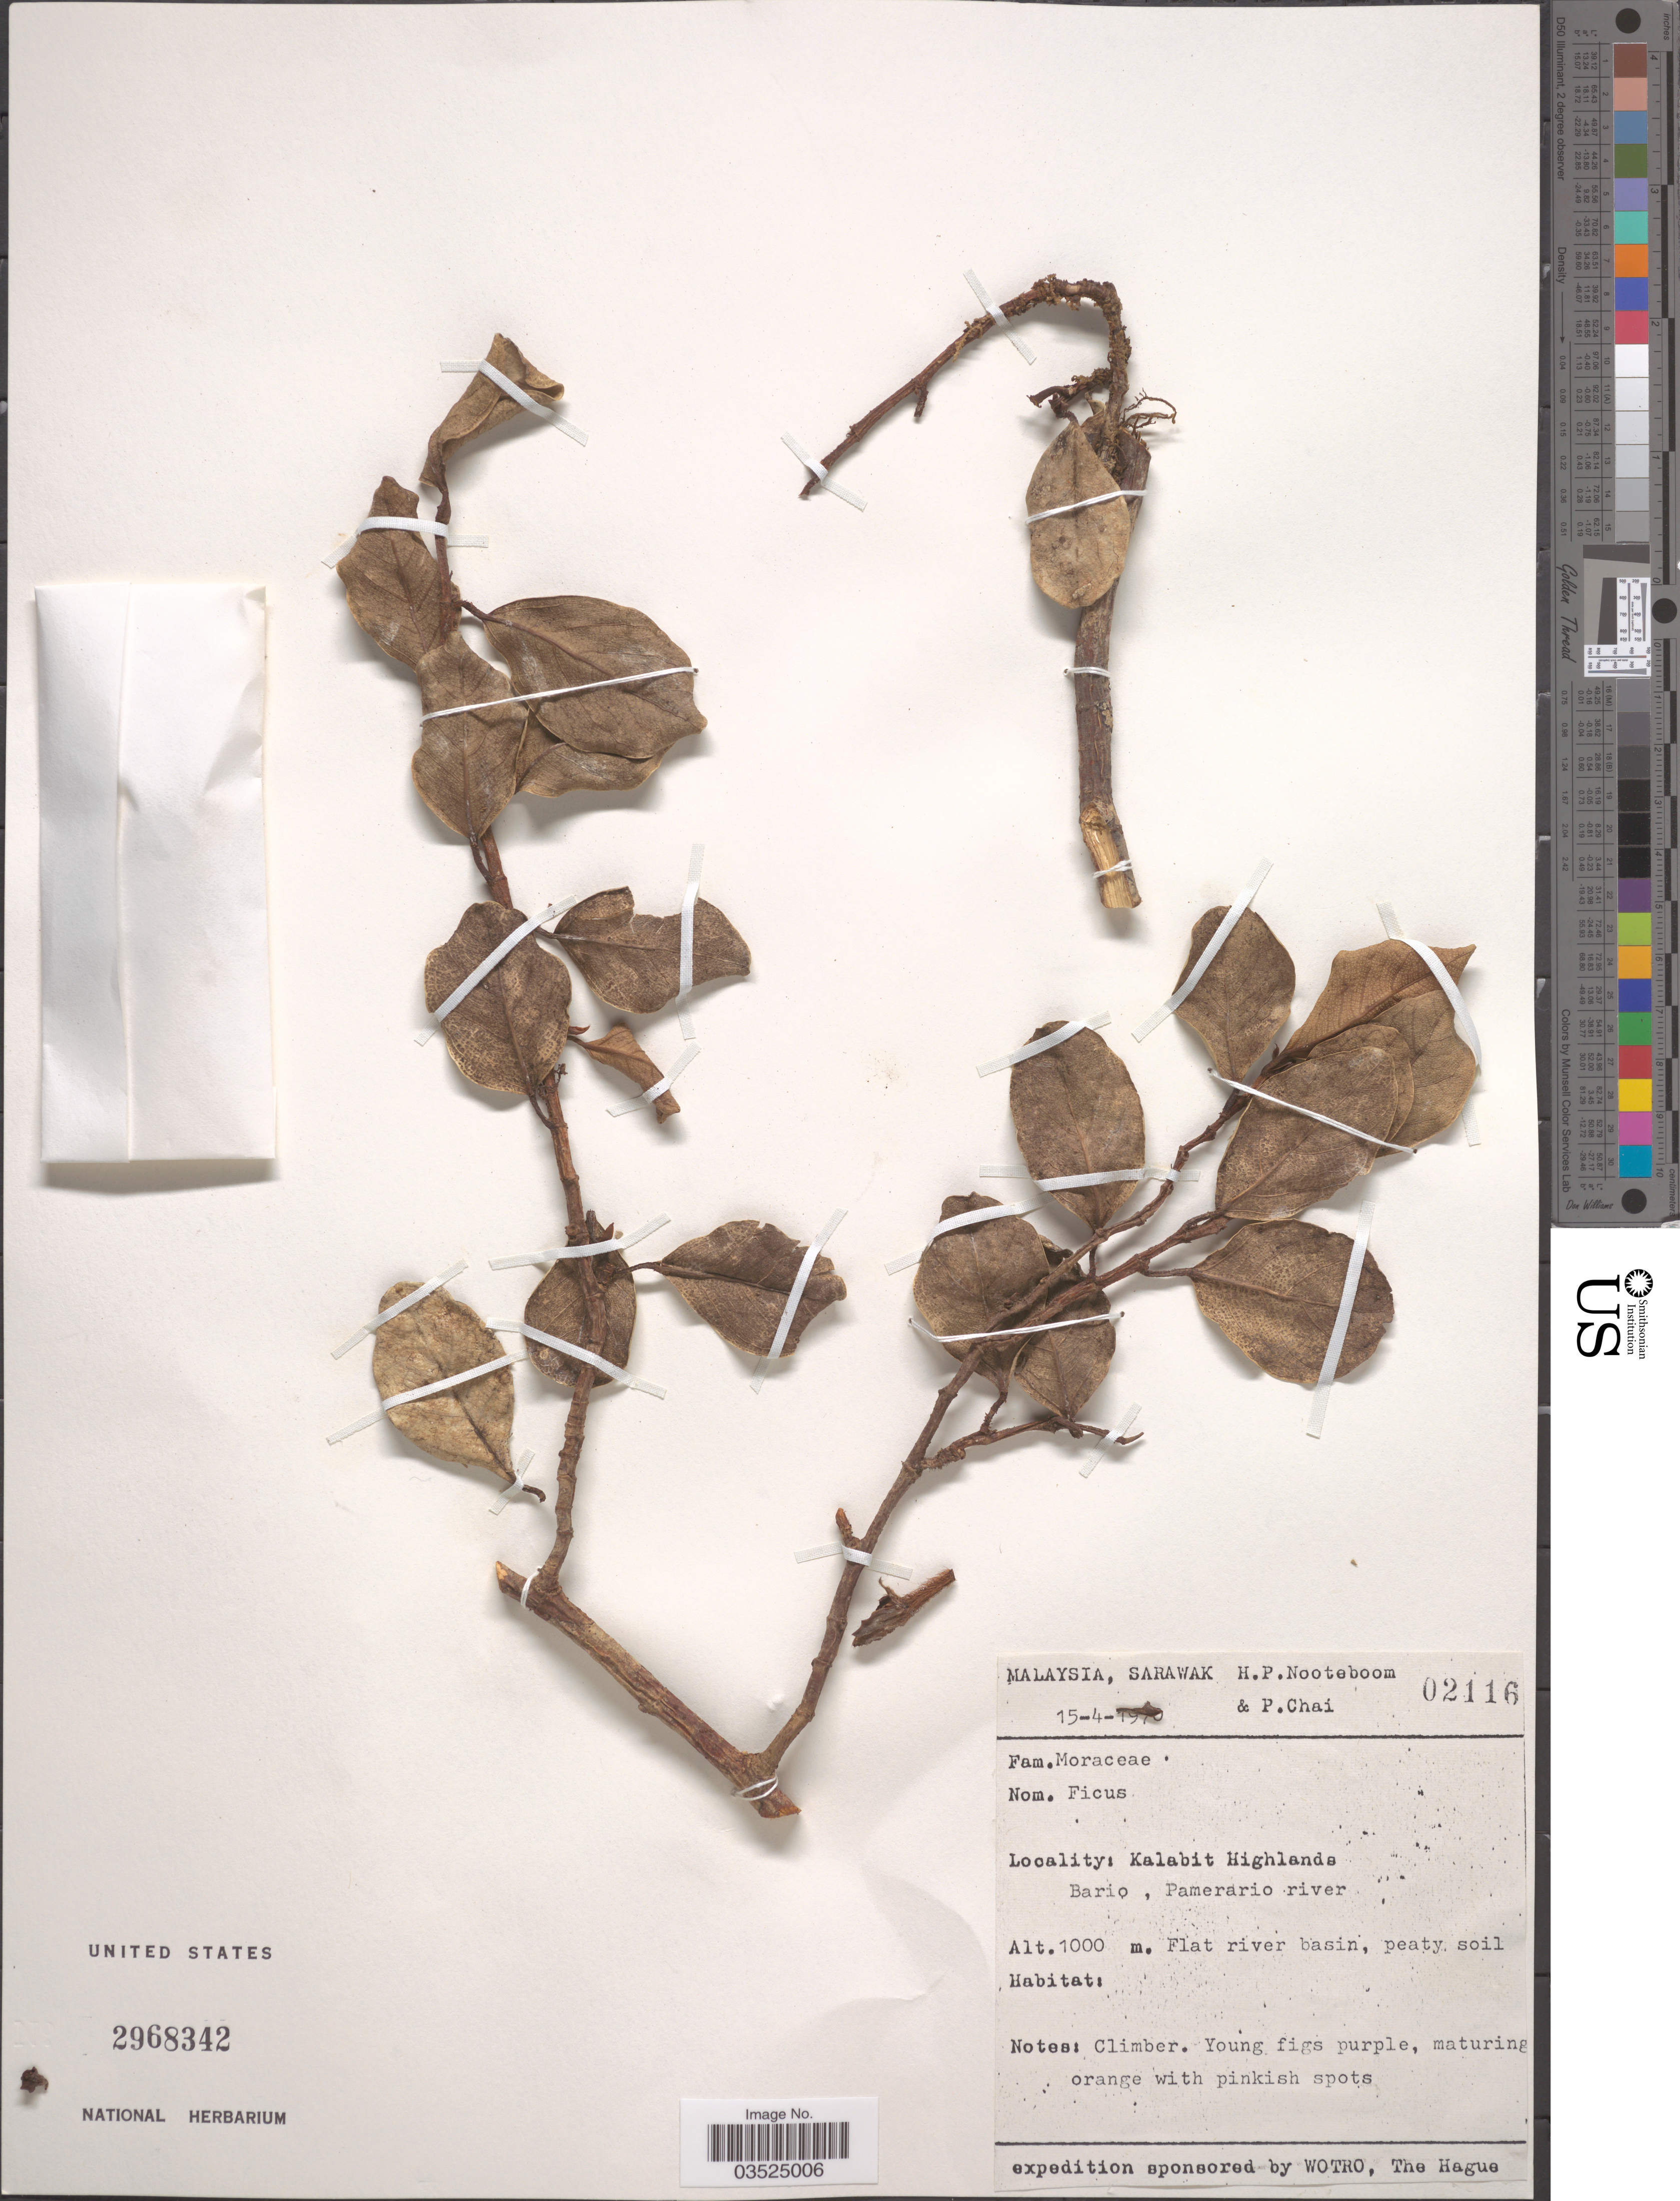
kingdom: Plantae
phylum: Tracheophyta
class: Magnoliopsida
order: Rosales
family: Moraceae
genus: Ficus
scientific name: Ficus sp.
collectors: H. P. Nooteboom & P. Chai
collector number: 02116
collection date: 1970-04-15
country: Malaysia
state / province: Sarawak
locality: Kalabit Highlands. Bario, Pamerario river.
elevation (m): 1000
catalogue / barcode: US 2968342